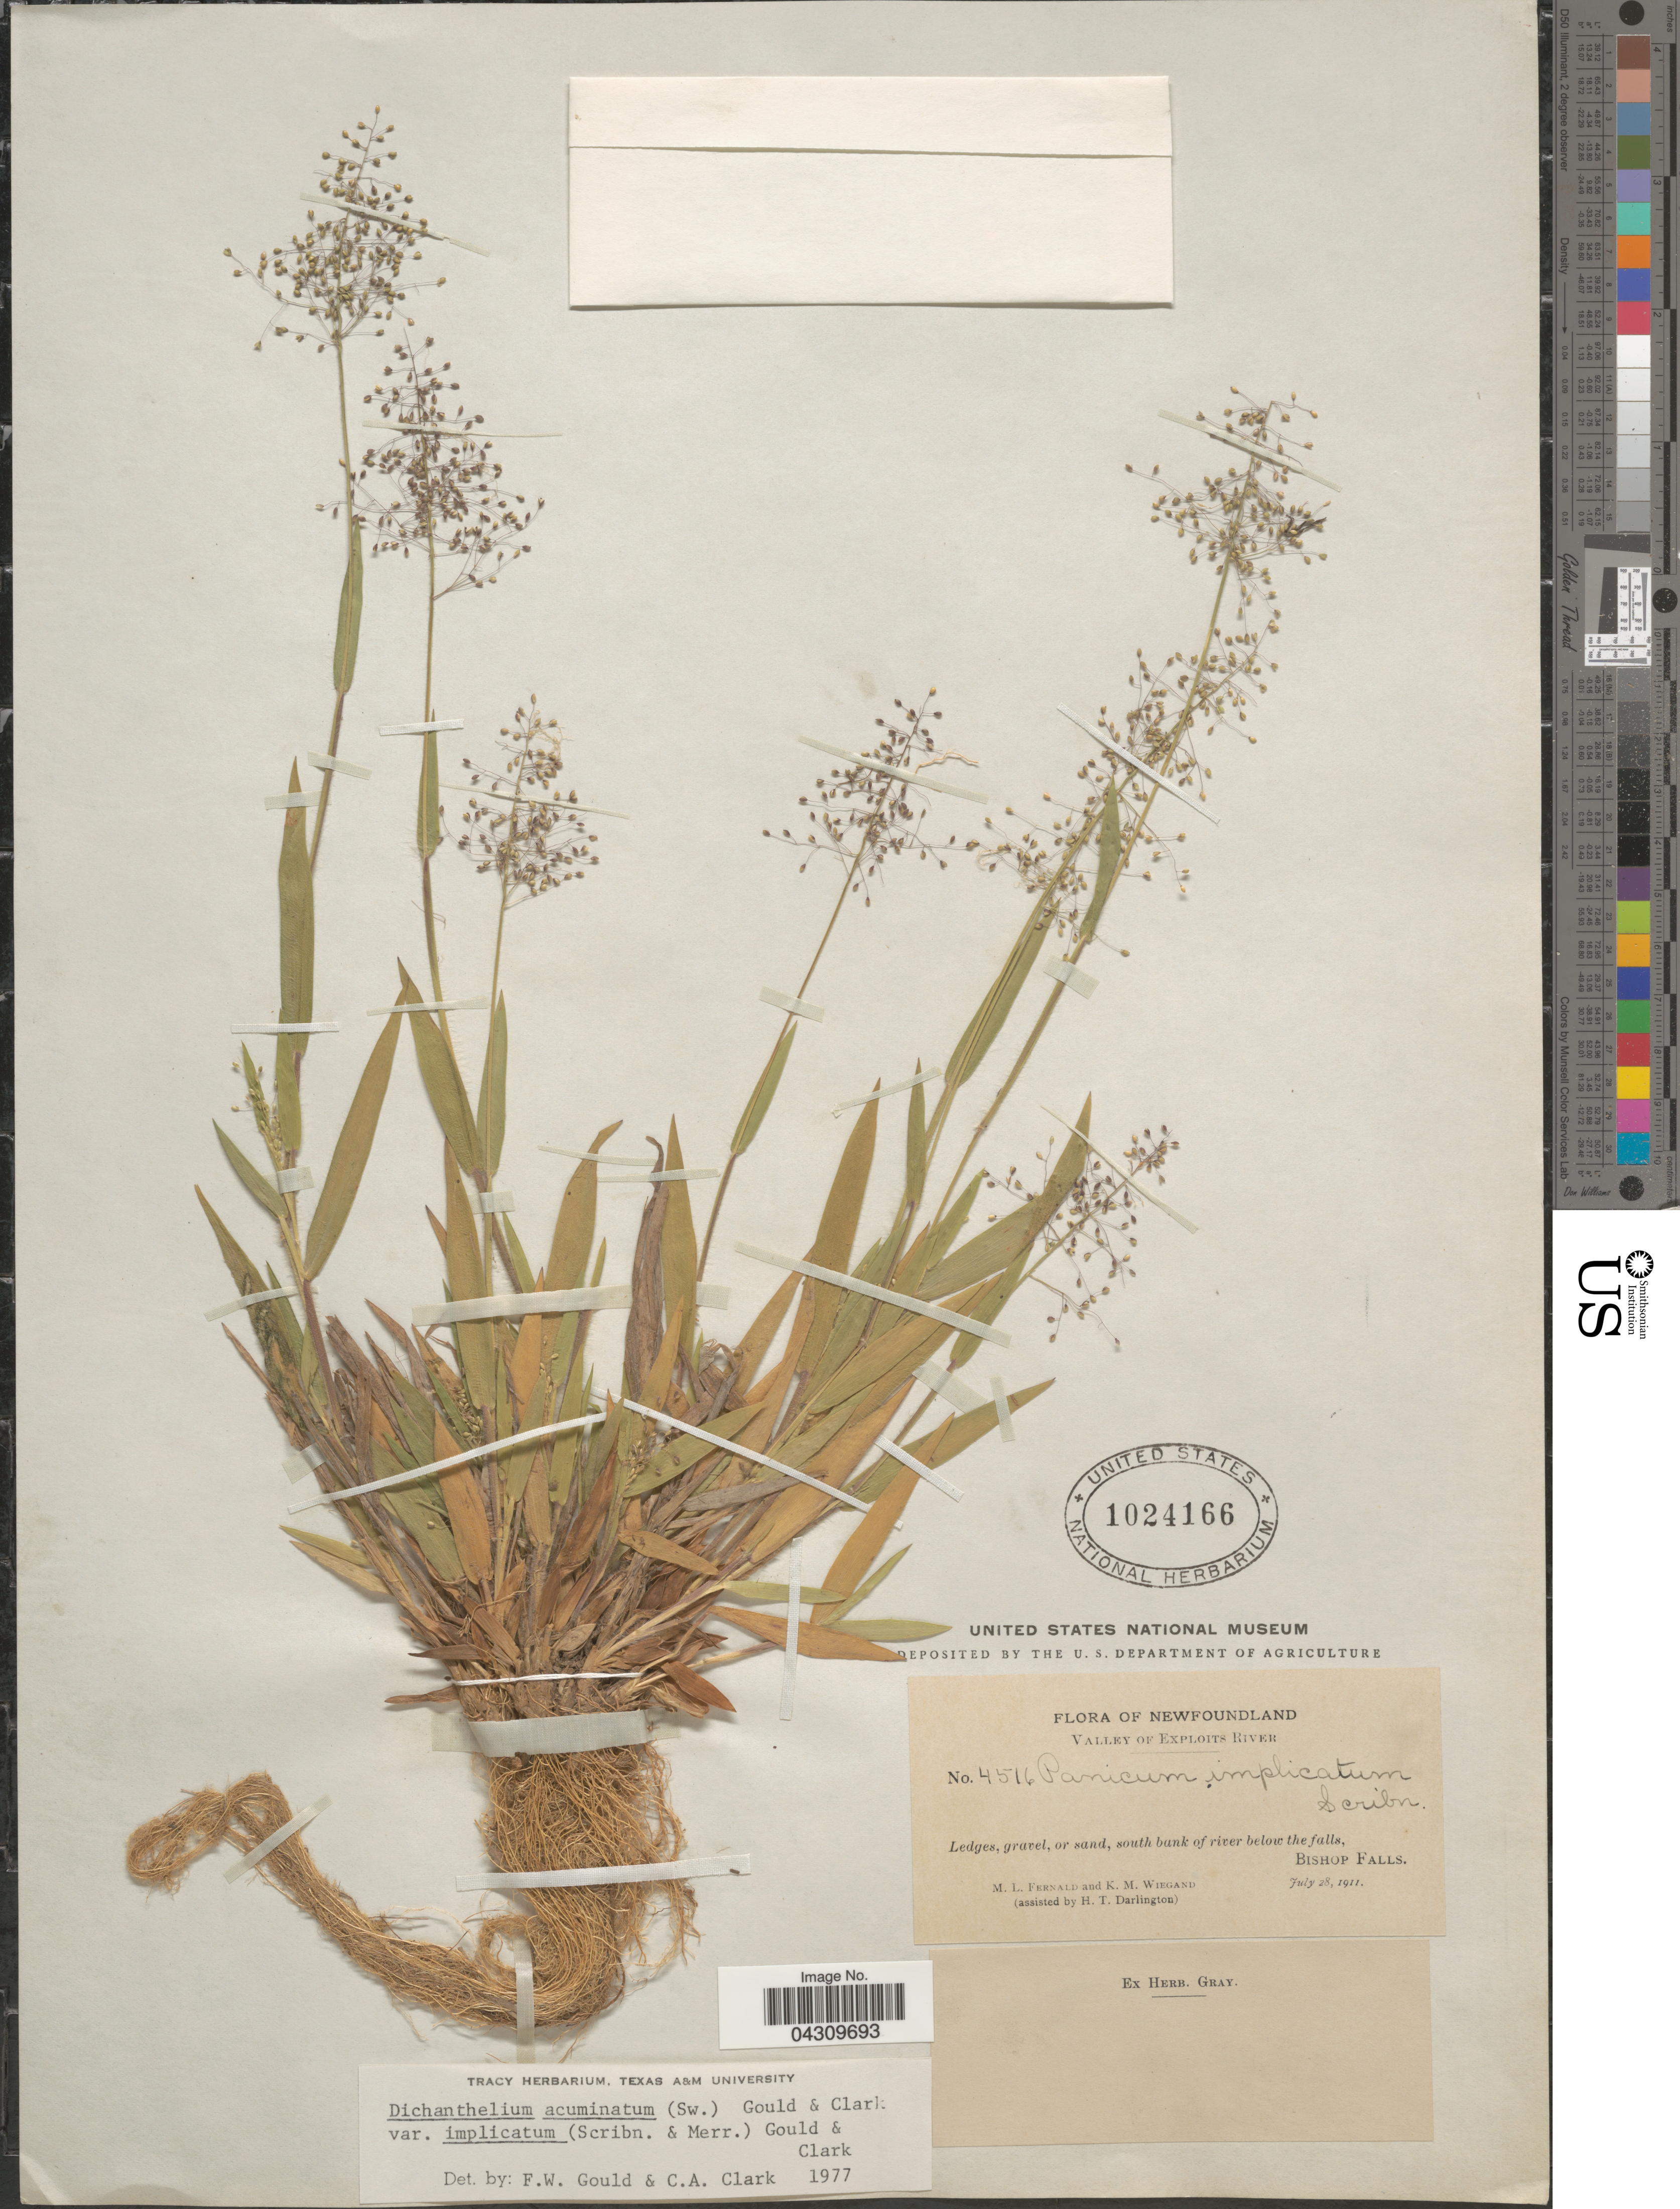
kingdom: Plantae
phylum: Tracheophyta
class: Liliopsida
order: Poales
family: Poaceae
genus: Dichanthelium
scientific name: Dichanthelium acuminatum var. acuminatum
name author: (Sw.) Gould & C.A. Clark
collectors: M. L. Fernald, K. M. Wiegand & H. Darlington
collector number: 4516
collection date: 1911-07-28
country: Canada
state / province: Newfoundland and Labrador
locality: Valley Of Exploits River. Ledges, gravel, or sand, south bank of river below the falls, Bishop Falls.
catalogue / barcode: US 1024166